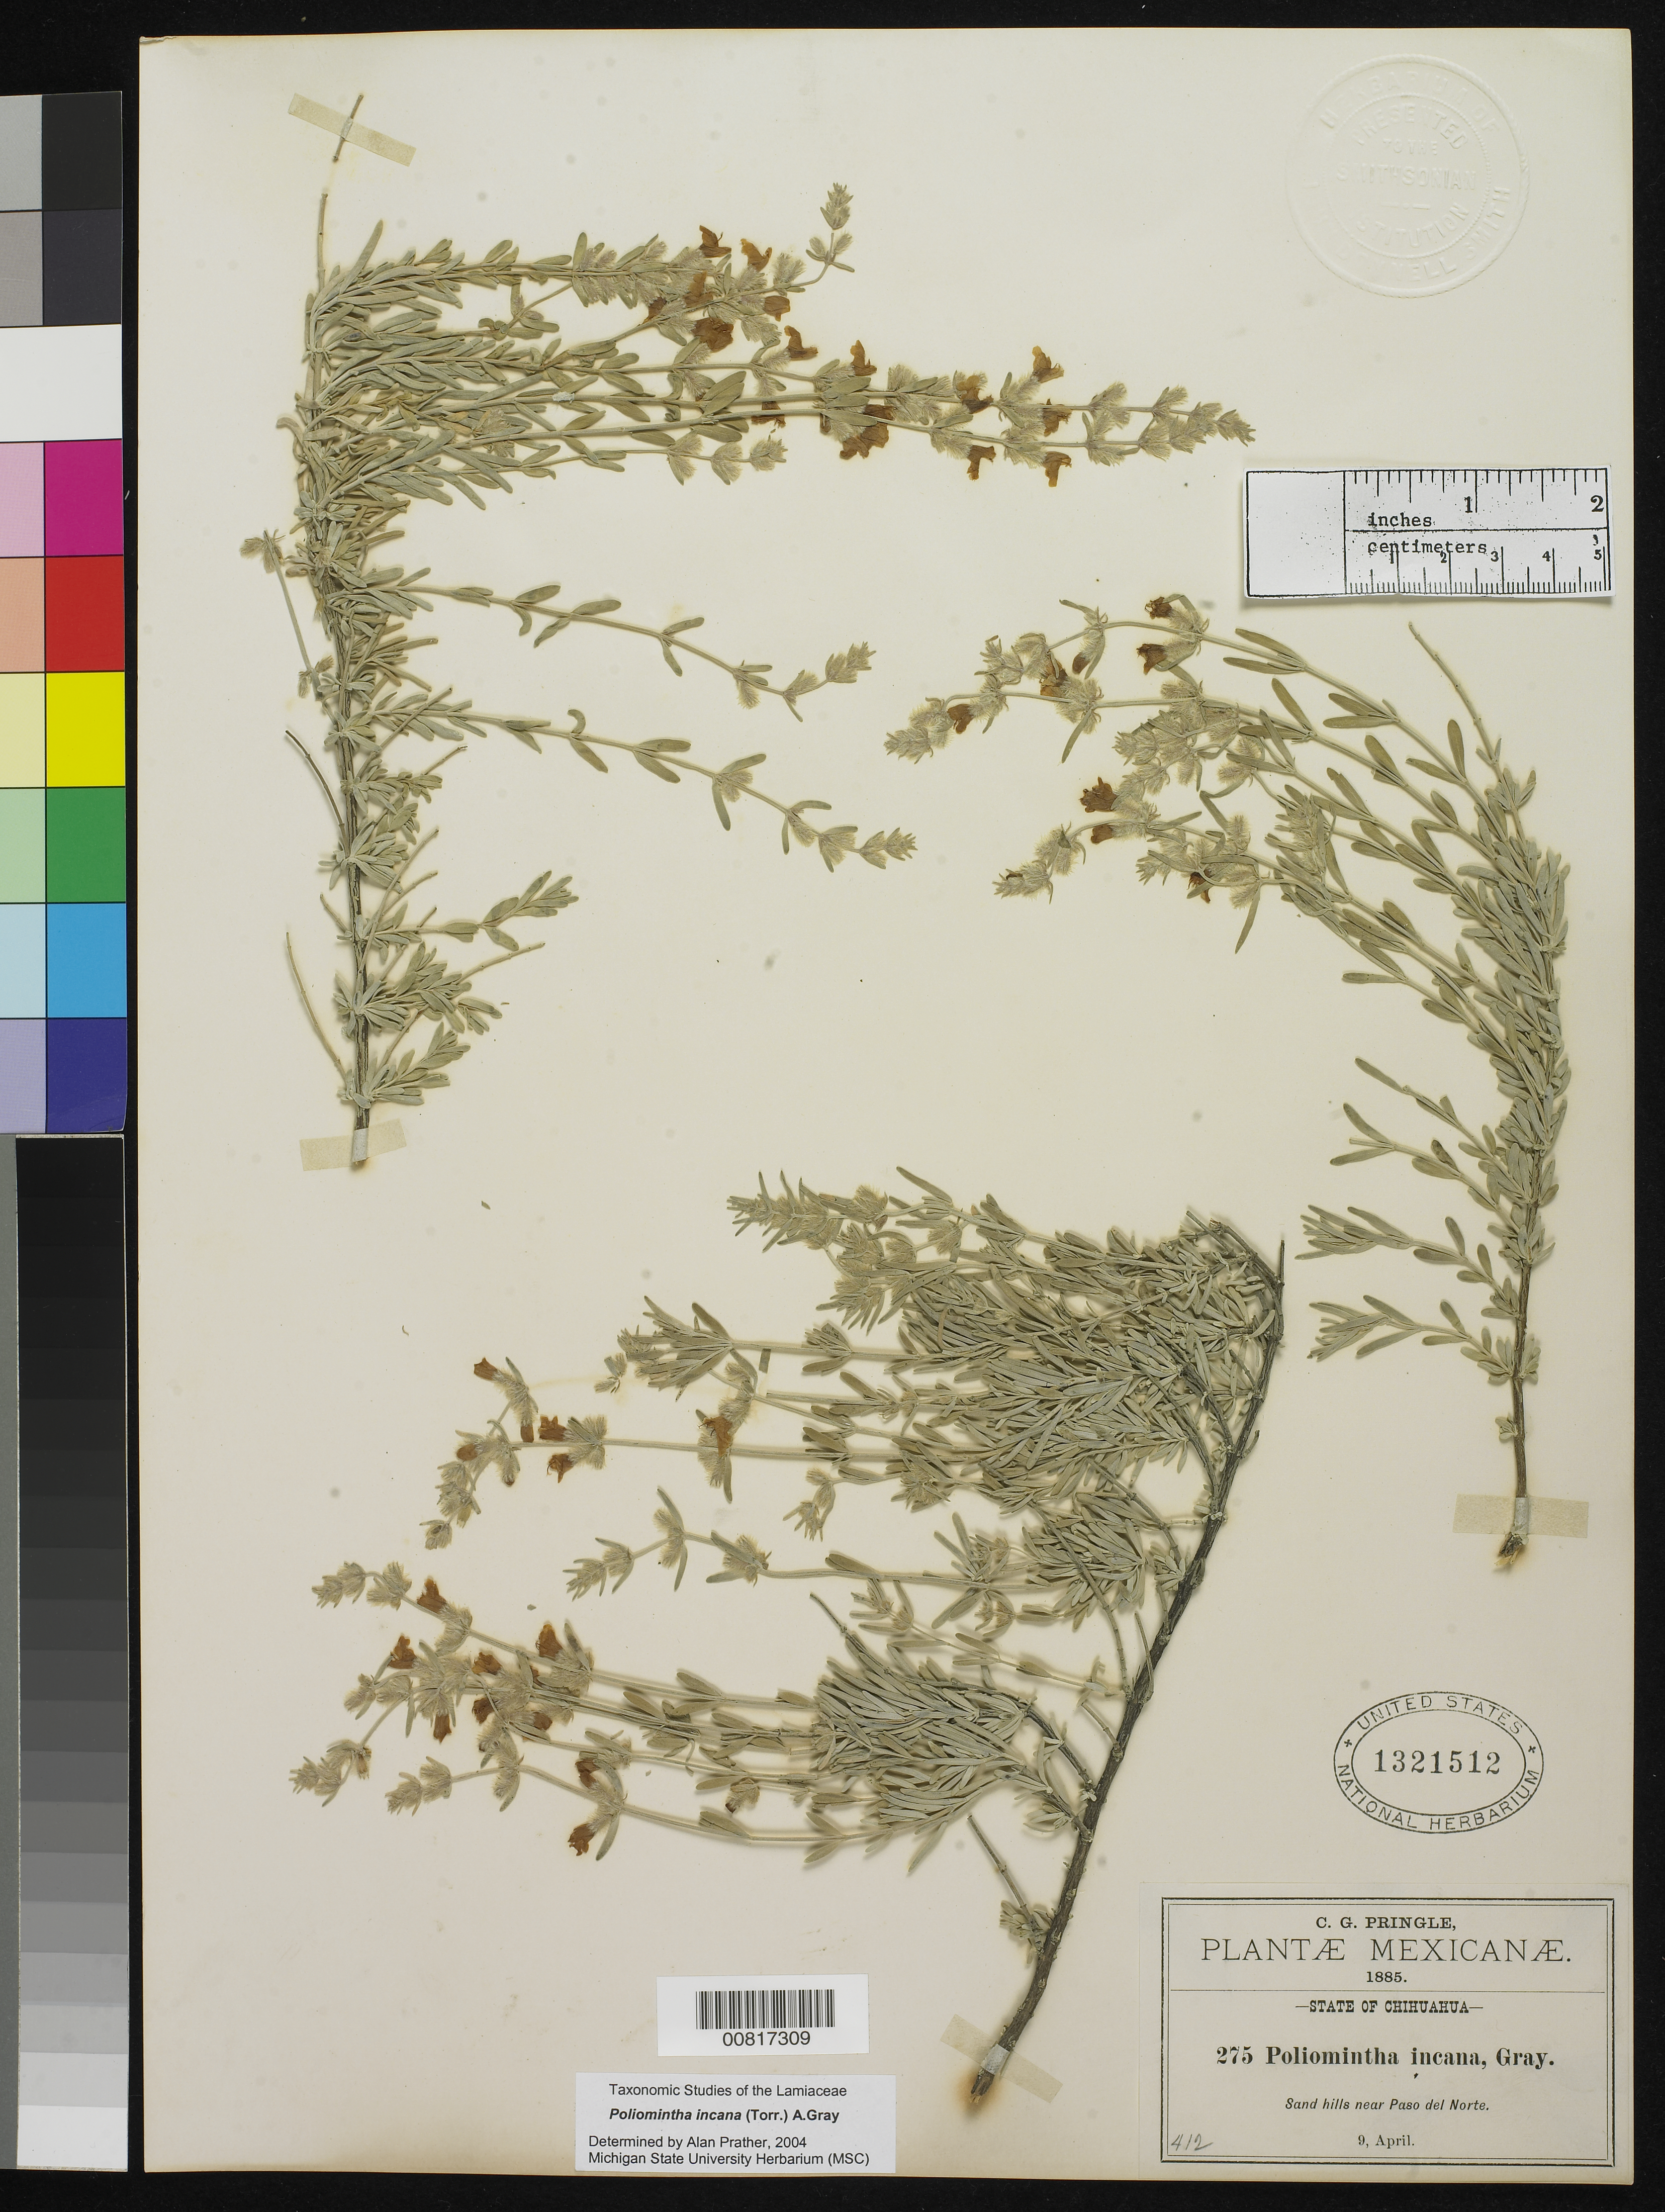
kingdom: Plantae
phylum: Tracheophyta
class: Magnoliopsida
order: Lamiales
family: Lamiaceae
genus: Poliomintha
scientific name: Poliomintha incana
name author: (Torr.) A. Gray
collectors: C. G. Pringle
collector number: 275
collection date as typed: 09 Apr 1885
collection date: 1885-04-09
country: Mexico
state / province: Chihuahua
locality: Sand hills near Paso del Norte, Chihuahua.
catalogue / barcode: US 1321512